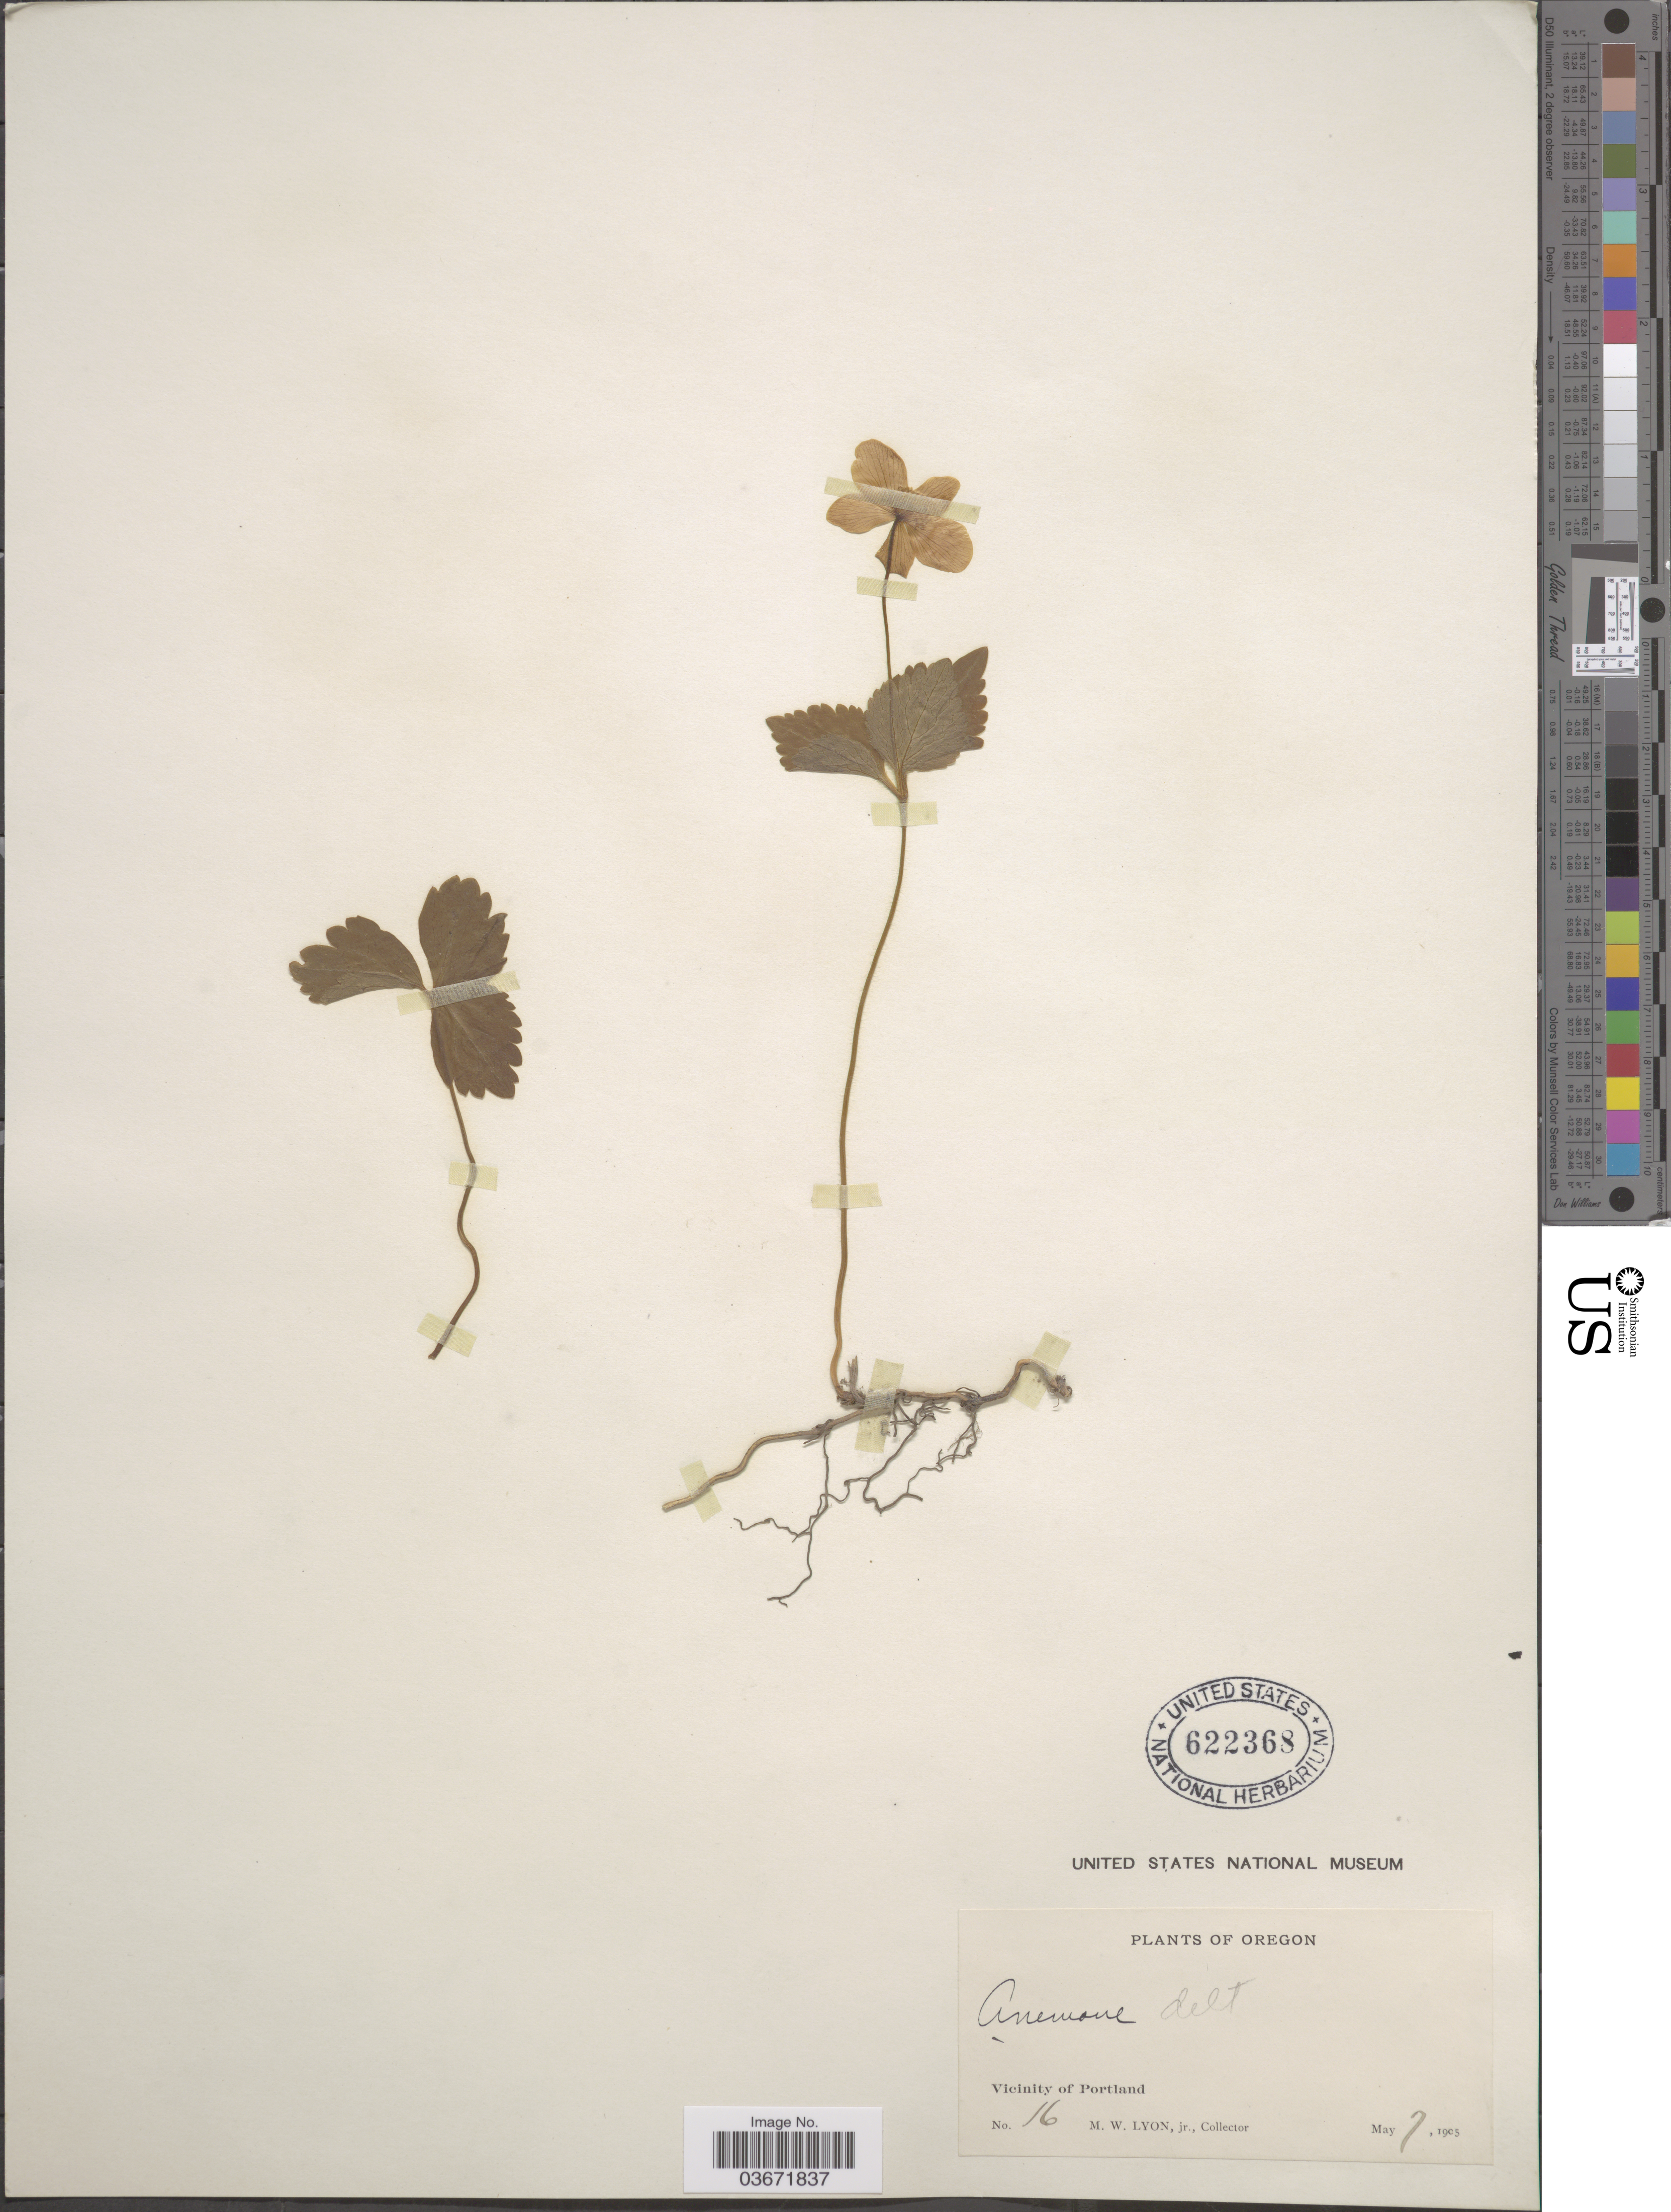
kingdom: Plantae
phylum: Tracheophyta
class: Magnoliopsida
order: Ranunculales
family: Ranunculaceae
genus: Anemone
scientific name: Anemone deltoidea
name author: Douglas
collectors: M. Lyon Jr.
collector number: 16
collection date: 1905-05-07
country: United States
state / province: Oregon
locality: Vicinity of Portland.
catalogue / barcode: US 622368